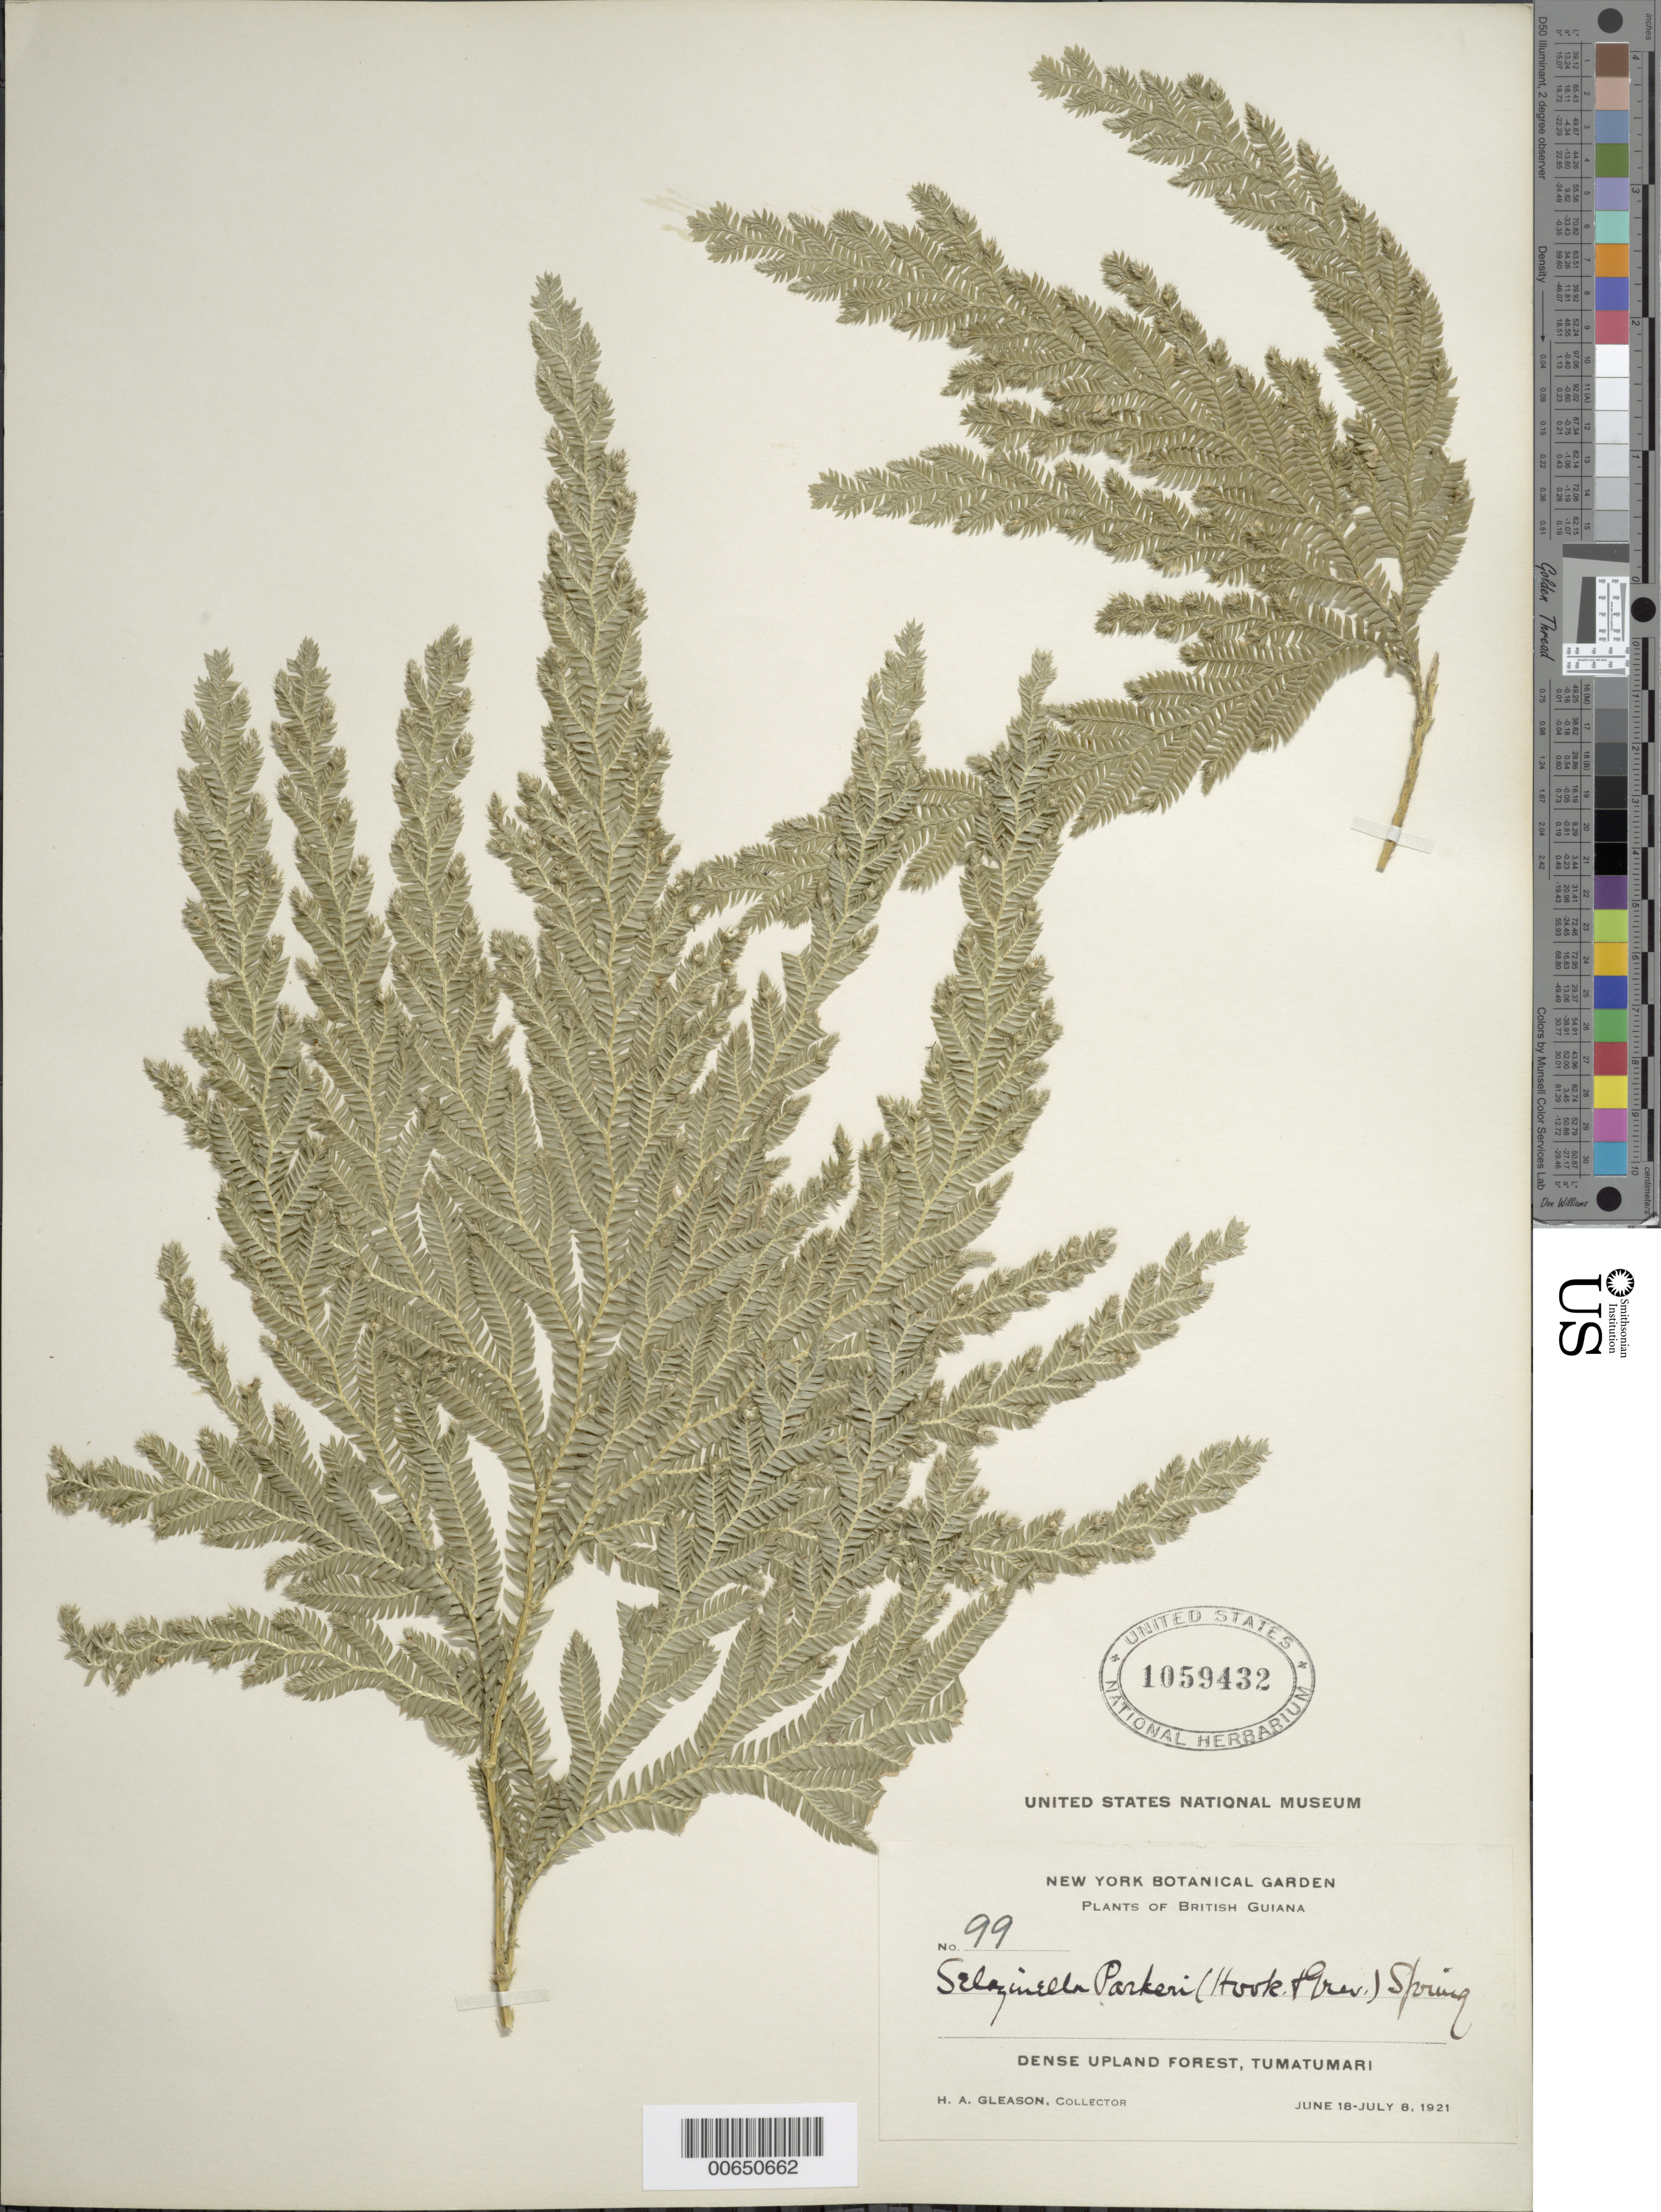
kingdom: Plantae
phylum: Tracheophyta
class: Lycopodiopsida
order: Selaginellales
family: Selaginellaceae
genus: Selaginella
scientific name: Selaginella parkeri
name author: (Hook. & Grev.) Spring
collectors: H. A. Gleason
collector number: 99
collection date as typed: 18-Jun-21 to 8-Jul-21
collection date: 1921-06-18/1921-07-08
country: Guyana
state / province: Potaro-Siparuni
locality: Tumatumari Village, Potaro R.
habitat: Dense upland forest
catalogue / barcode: US 1059432